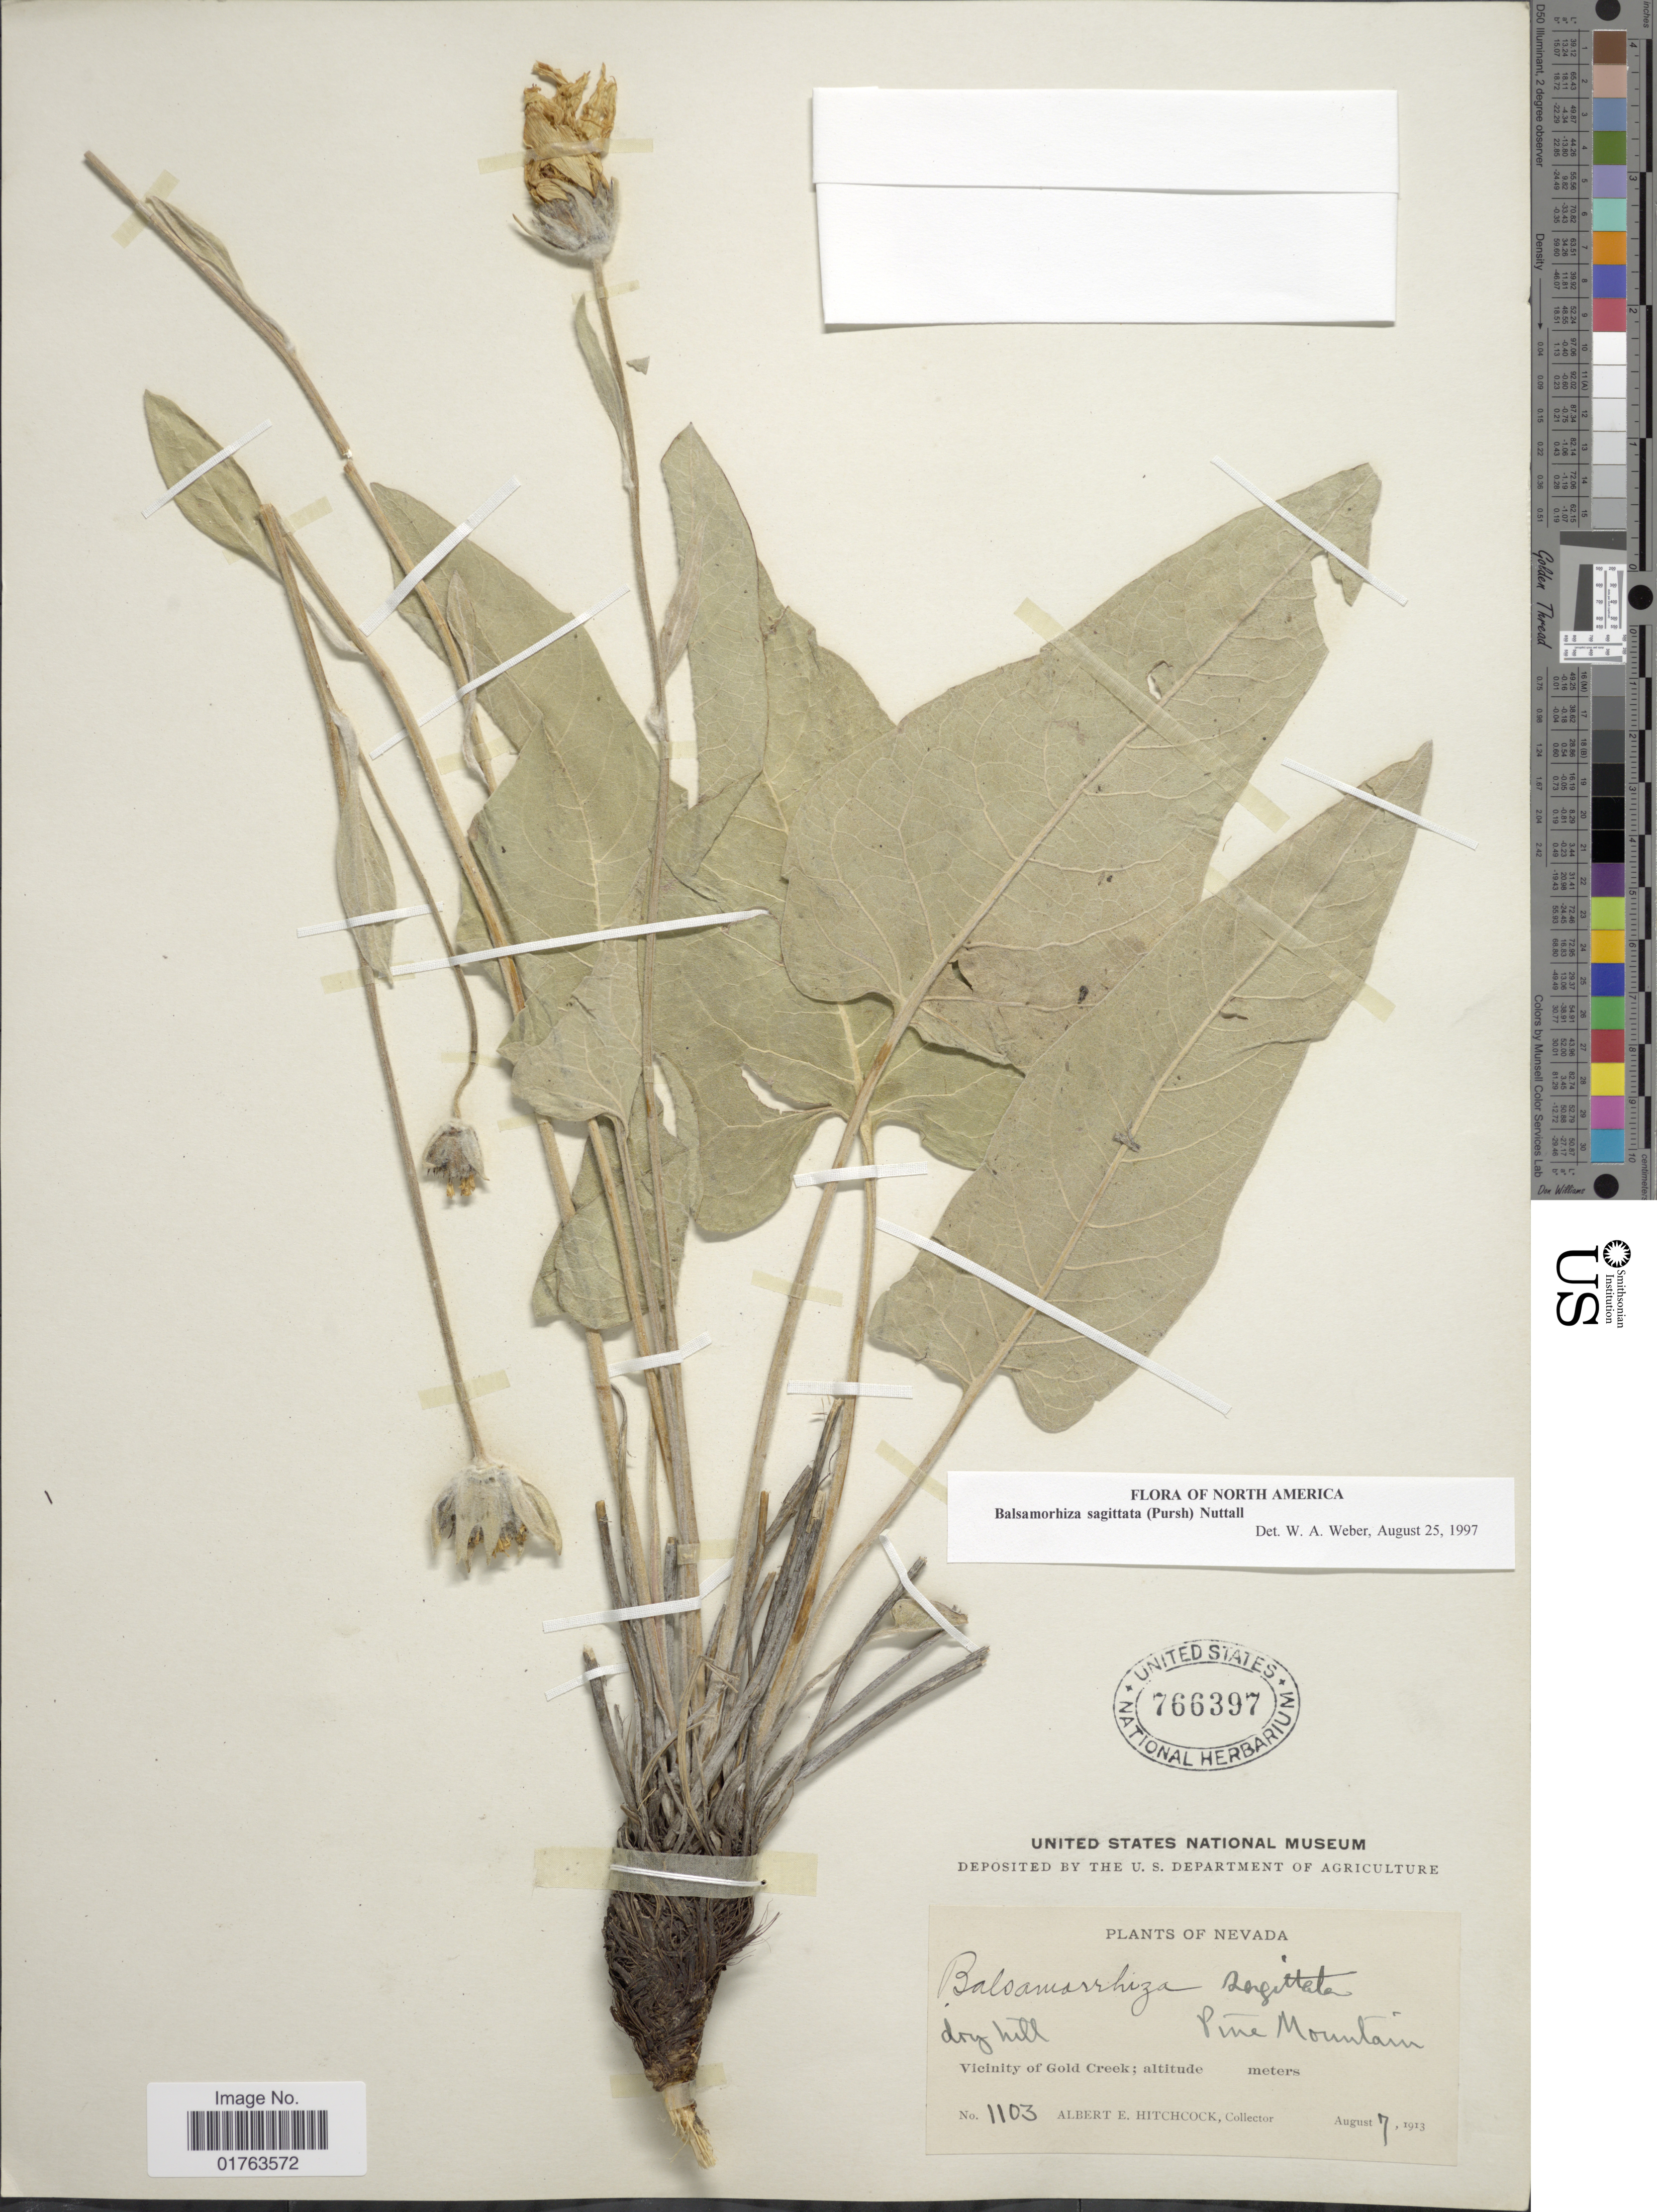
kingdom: Plantae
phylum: Tracheophyta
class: Magnoliopsida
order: Asterales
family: Asteraceae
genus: Balsamorhiza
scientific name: Balsamorhiza sagittata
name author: (Pursh) Nutt.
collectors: A. Hitchcock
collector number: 1103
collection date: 1913-08-07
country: United States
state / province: Nevada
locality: Vicinity of Gold Creek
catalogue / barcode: US 766397